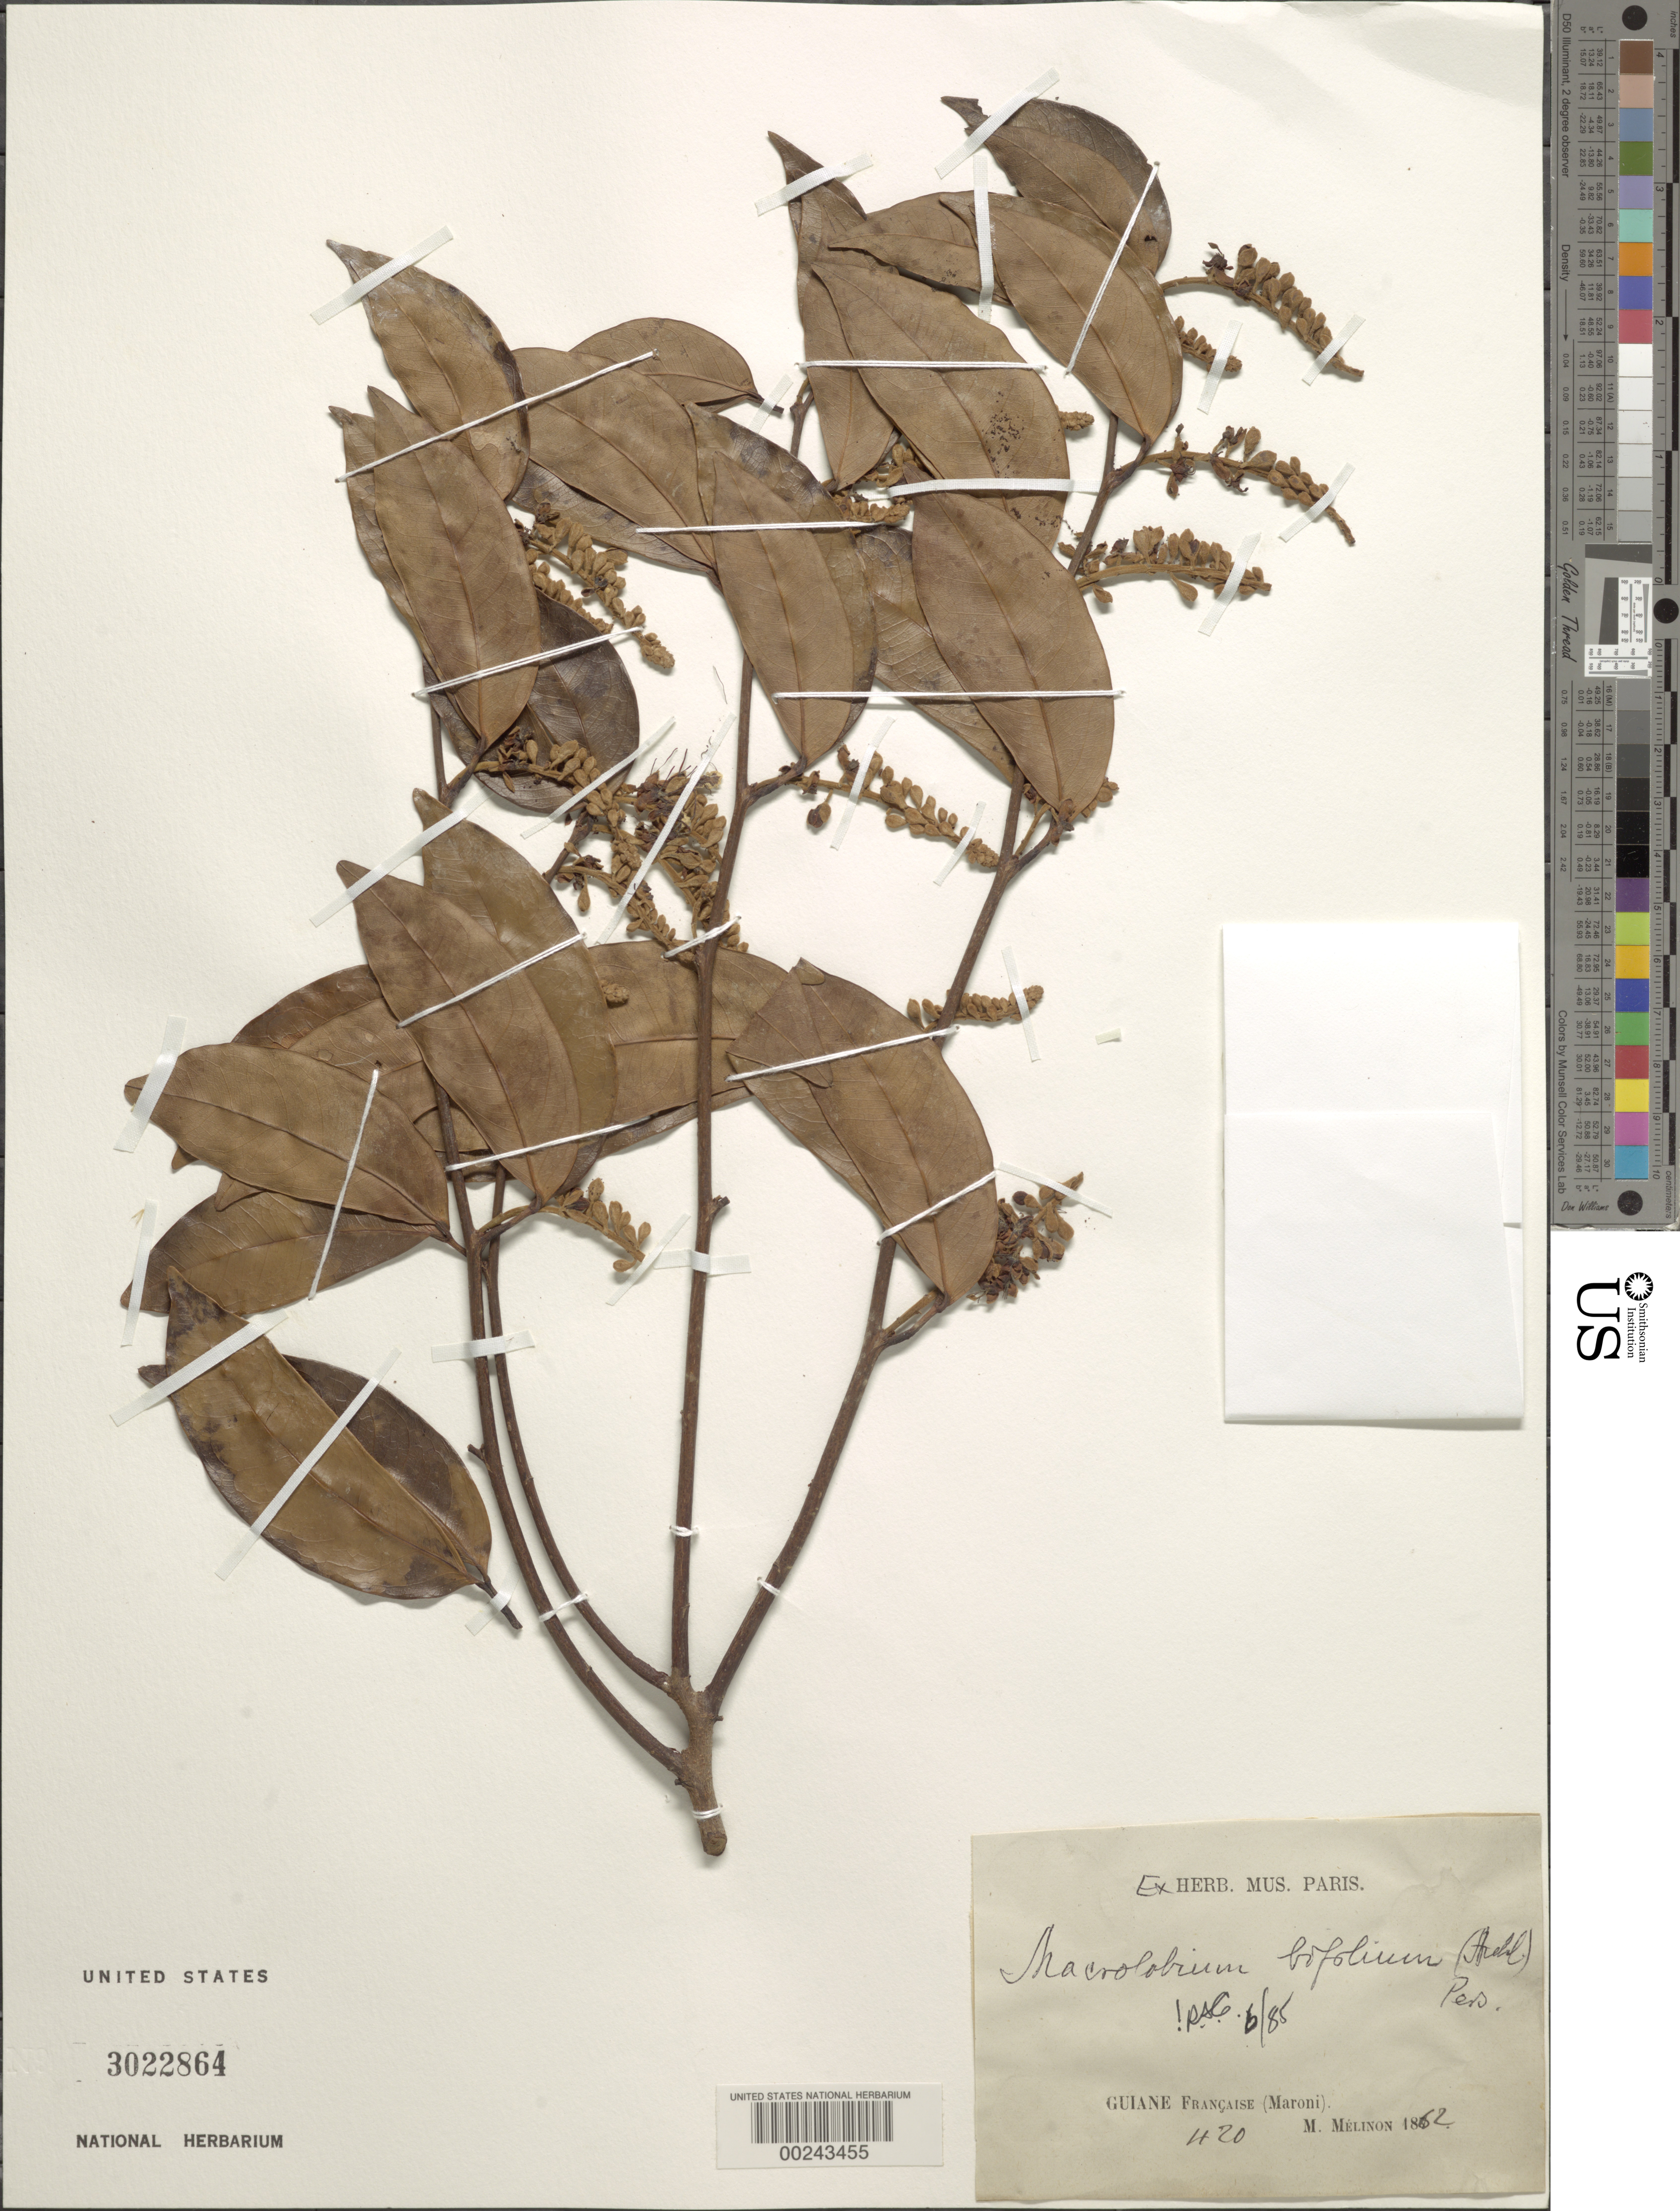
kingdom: Plantae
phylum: Tracheophyta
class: Magnoliopsida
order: Fabales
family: Fabaceae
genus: Macrolobium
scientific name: Macrolobium bifolium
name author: (Aubl.) Pers.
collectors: M. Melinon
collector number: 420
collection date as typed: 1862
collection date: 1862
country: French Guiana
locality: Riviere du maroni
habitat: River edge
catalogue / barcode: US 3022864